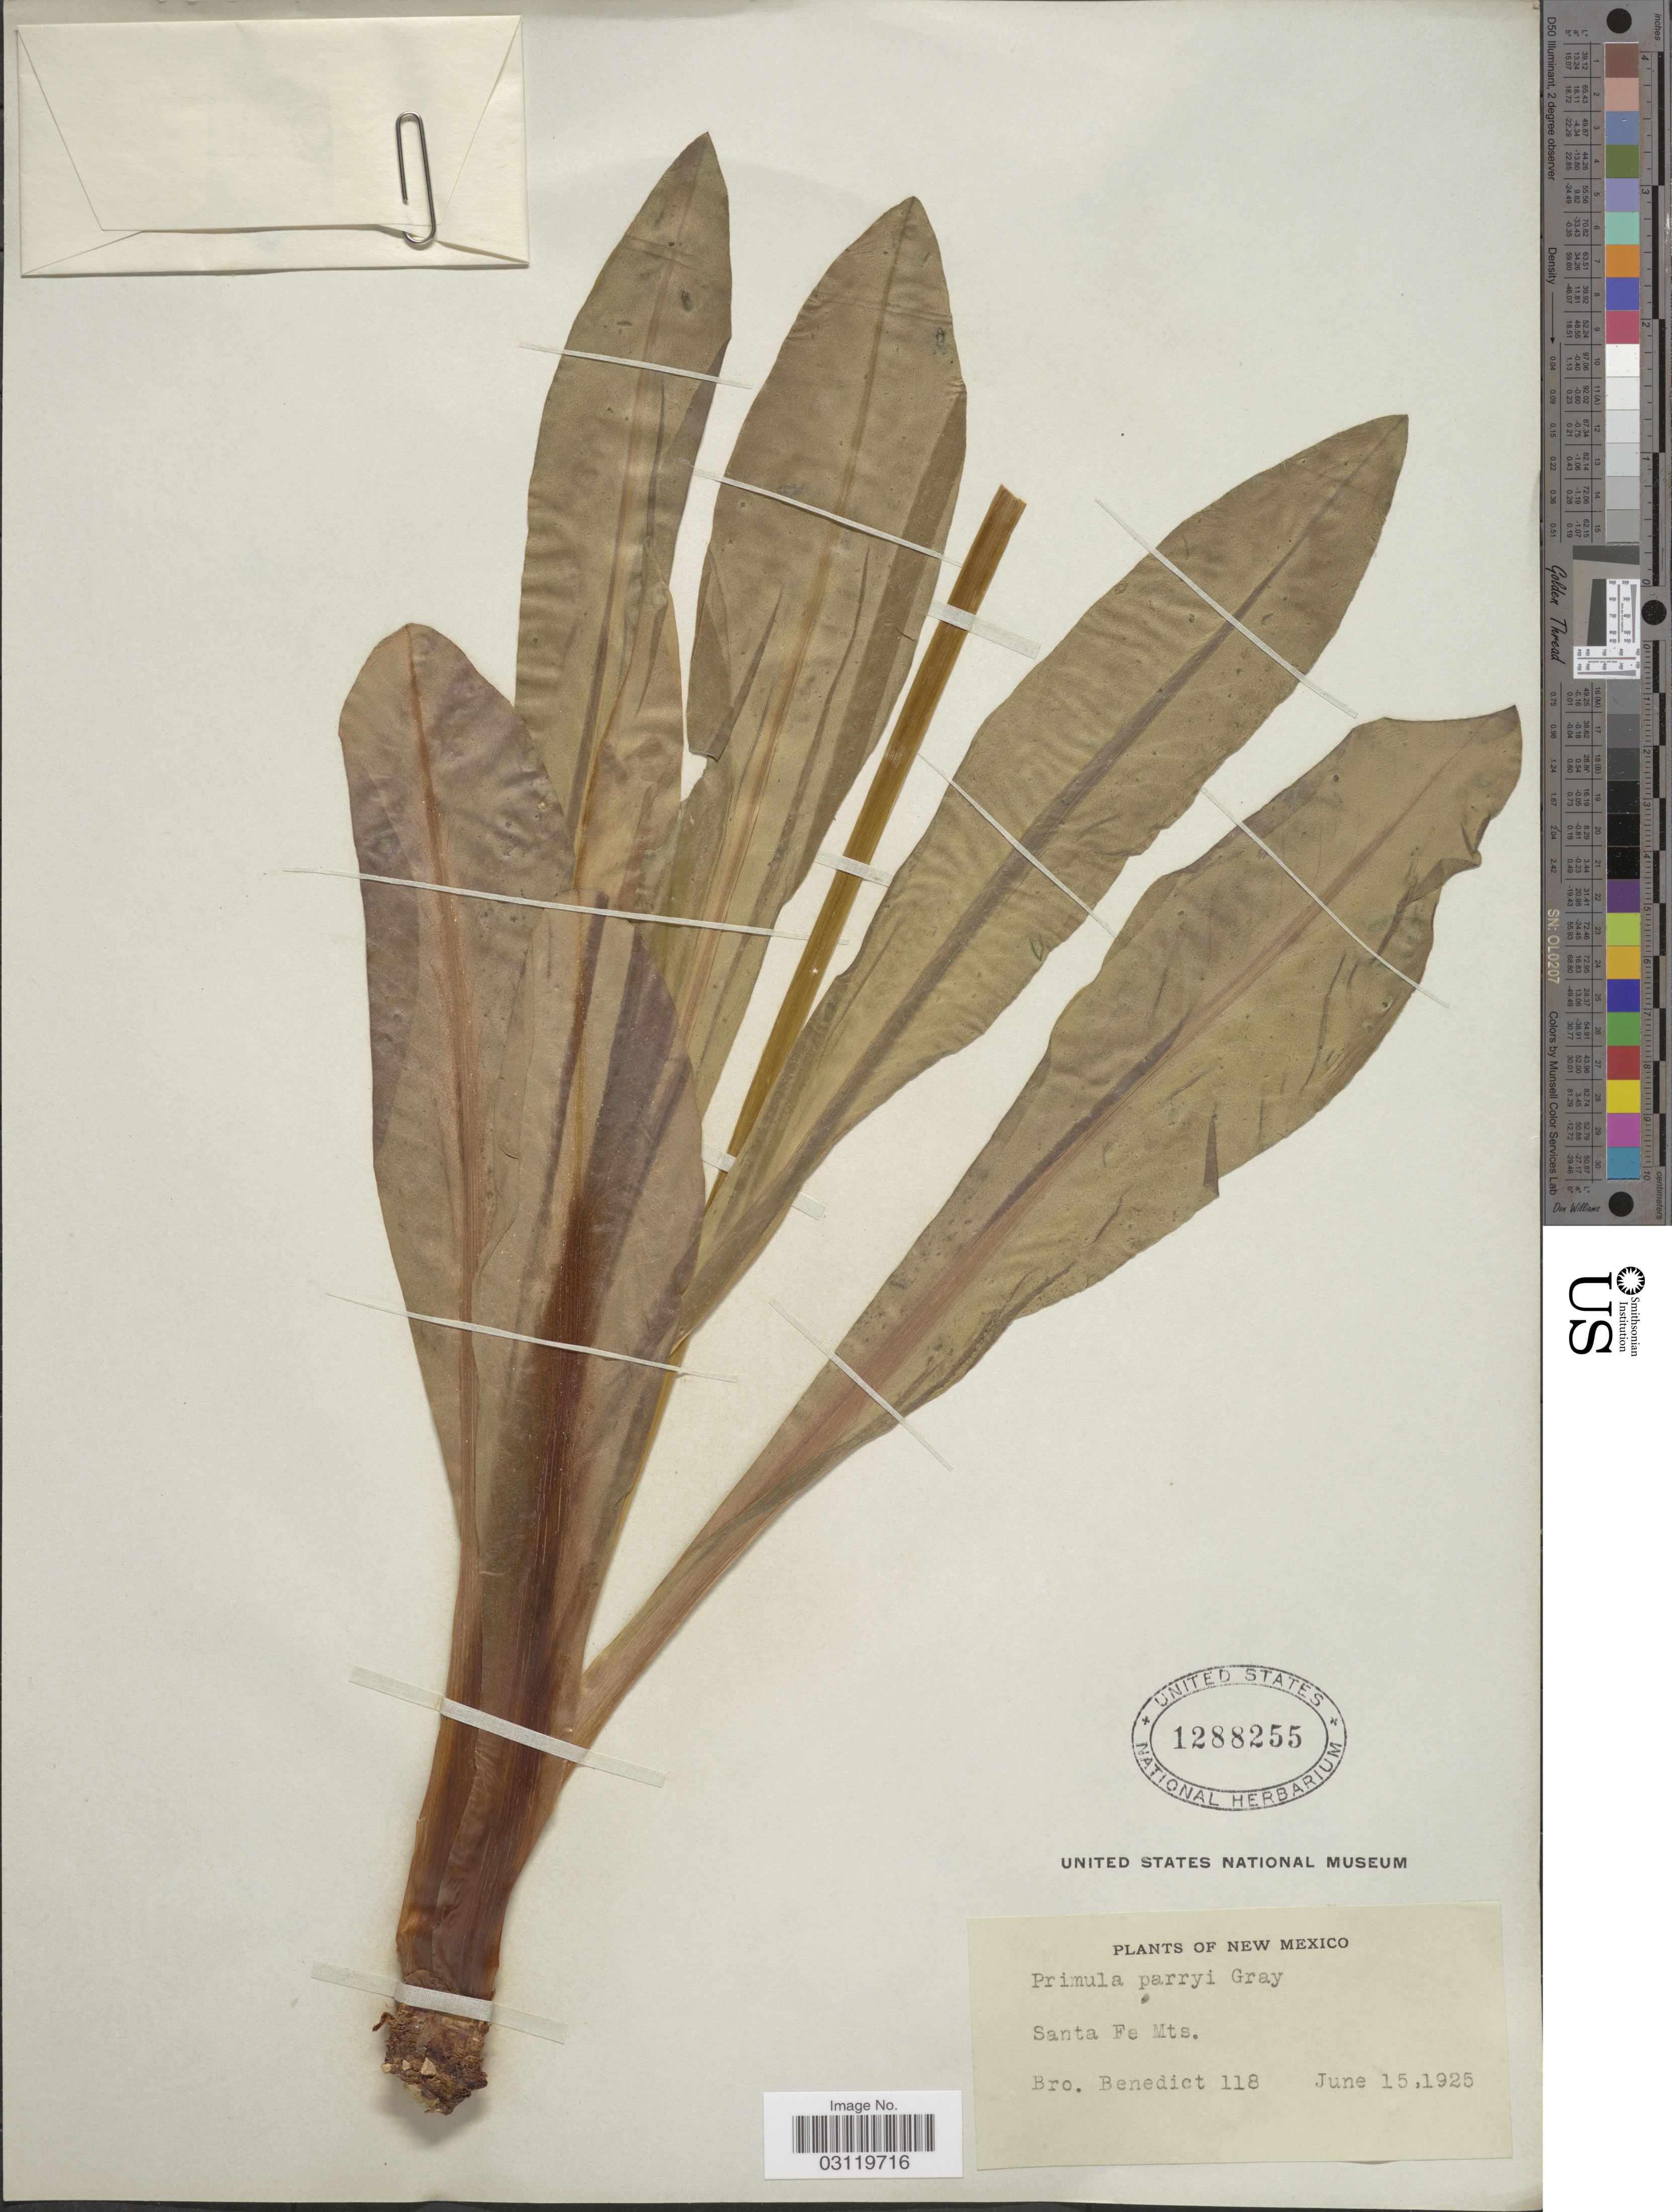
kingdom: Plantae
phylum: Tracheophyta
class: Magnoliopsida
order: Ericales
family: Primulaceae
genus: Primula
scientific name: Primula parryi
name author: A. Gray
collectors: Bro. Benedict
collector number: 118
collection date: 1925-06-15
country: United States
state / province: New Mexico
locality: Santa Fe Mts.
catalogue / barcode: US 1288255